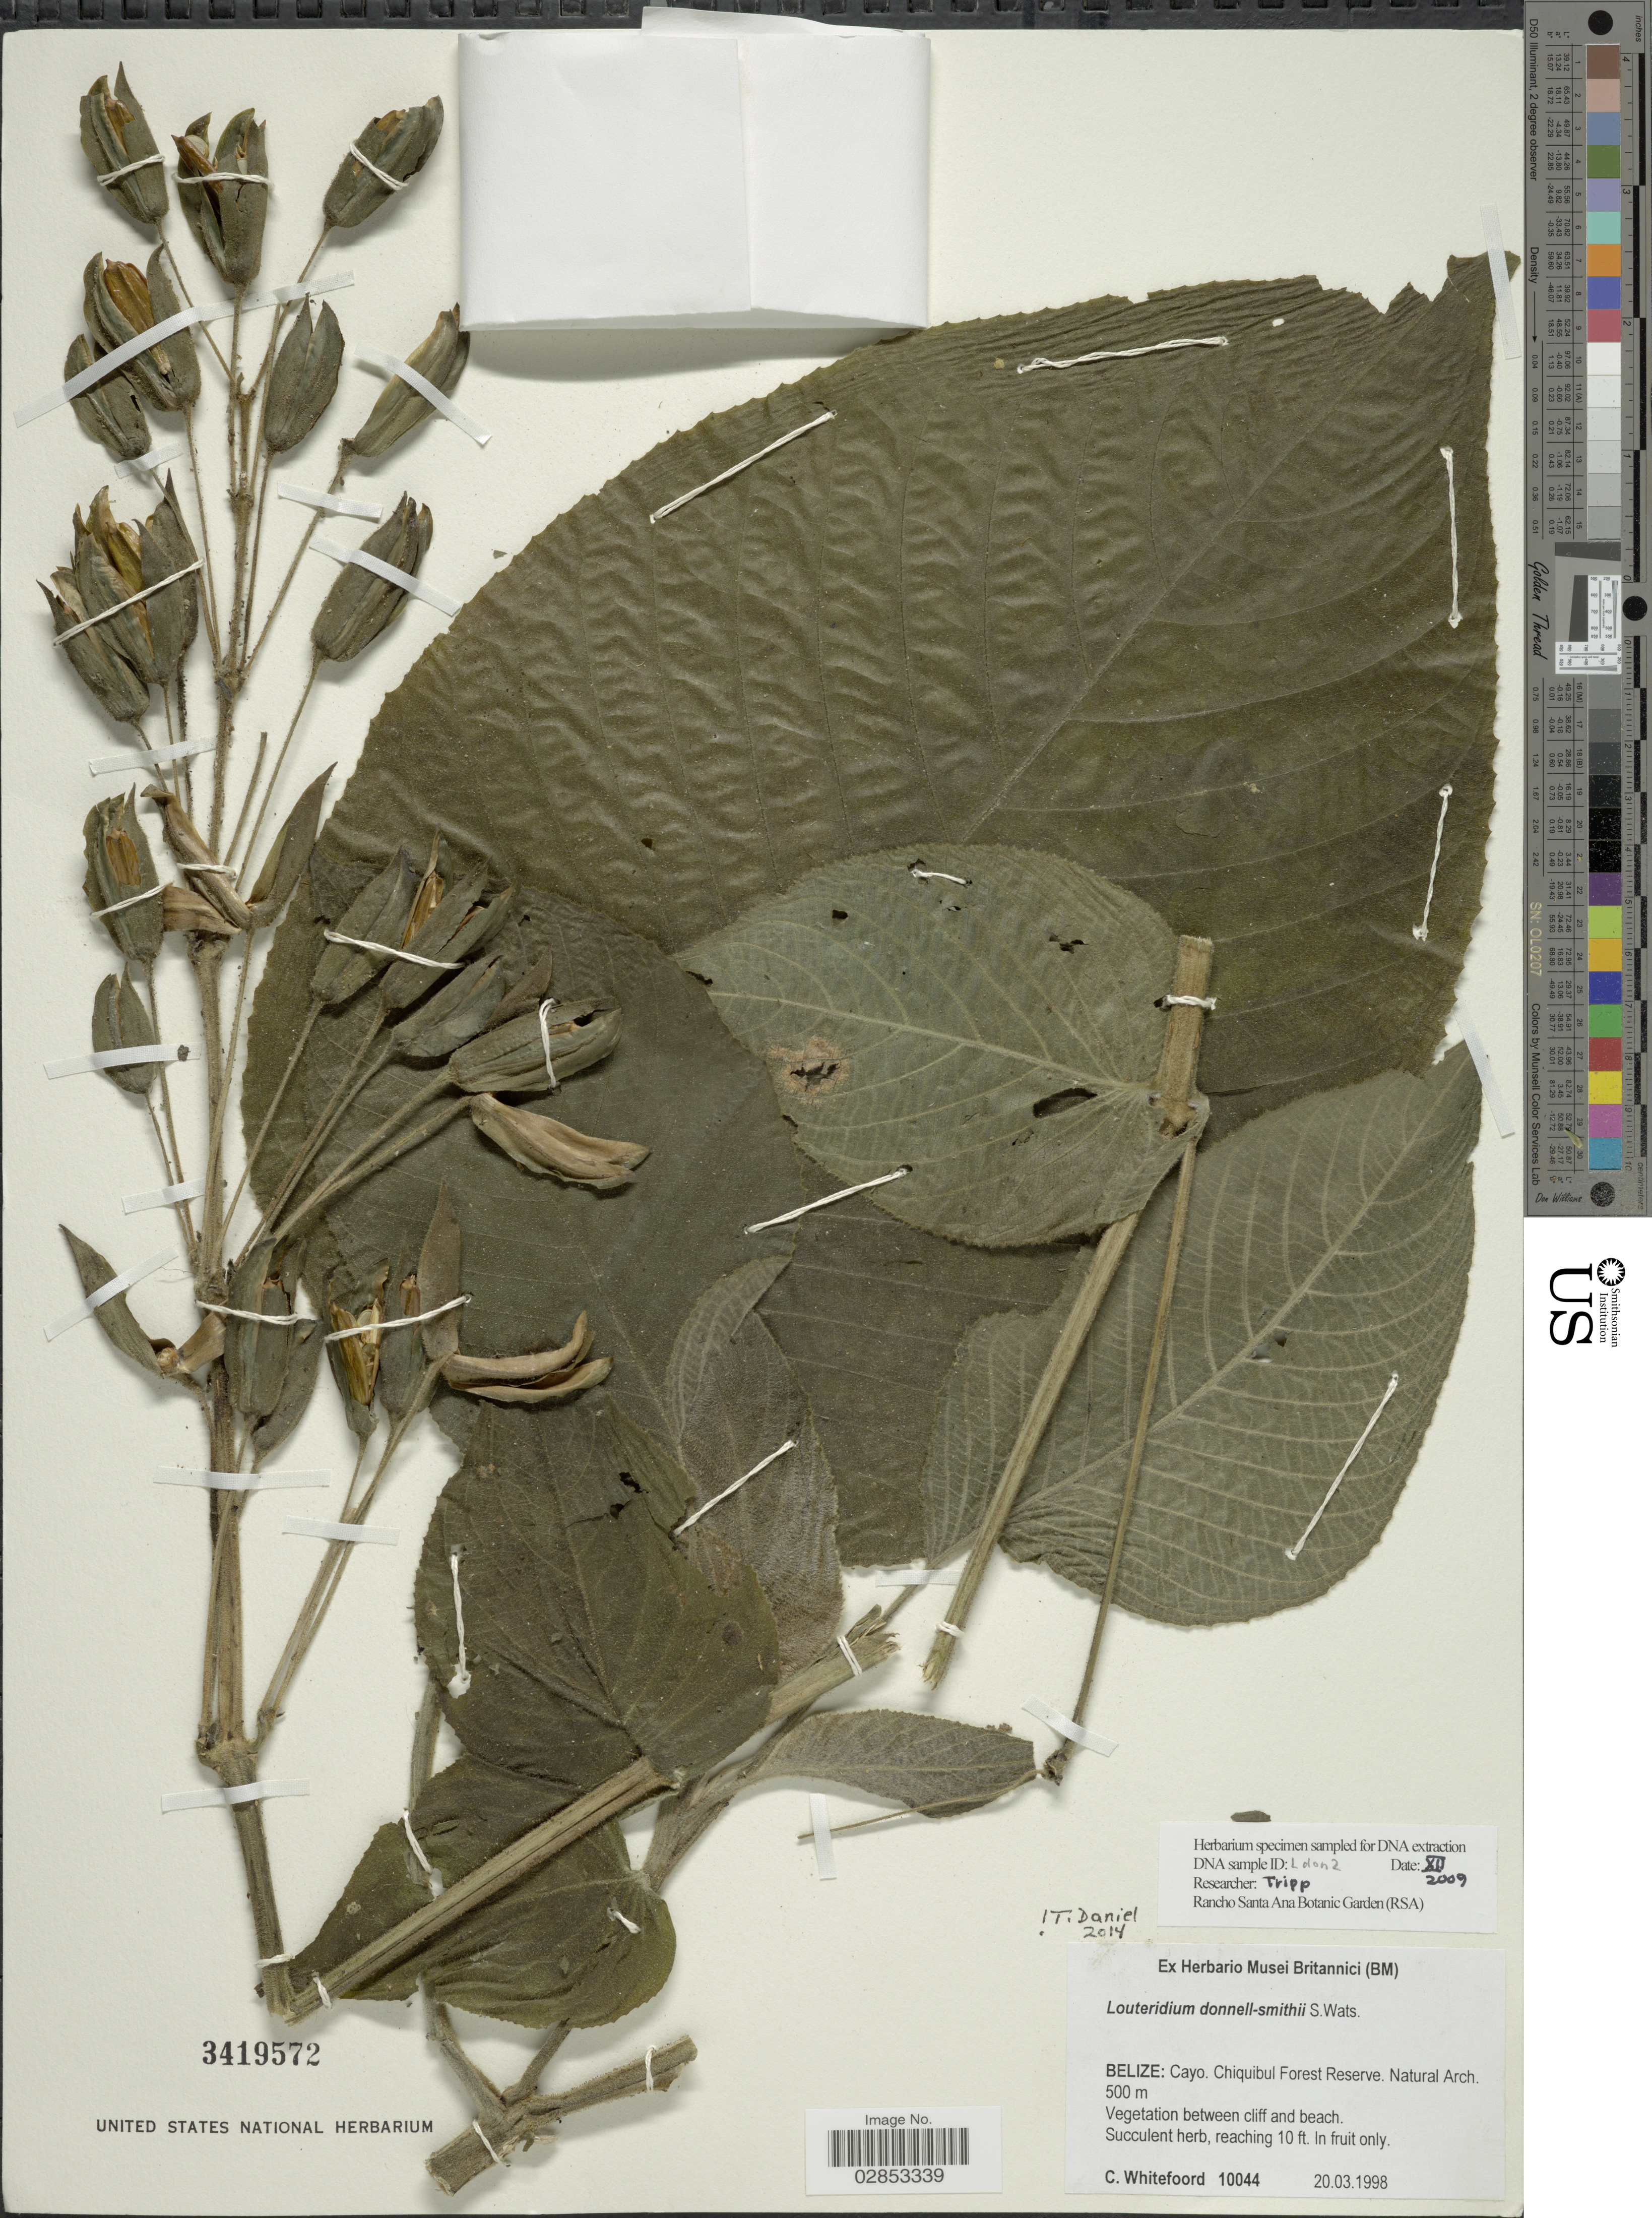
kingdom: Plantae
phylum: Tracheophyta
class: Magnoliopsida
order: Lamiales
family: Acanthaceae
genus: Louteridium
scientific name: Louteridium donnell-smithii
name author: S. Watson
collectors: C. Whitefoord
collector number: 10044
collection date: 1998-03-20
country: Belize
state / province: Cayo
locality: Chiquibul Forest Reserve. Natural Arch.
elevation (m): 500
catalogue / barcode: US 3419572